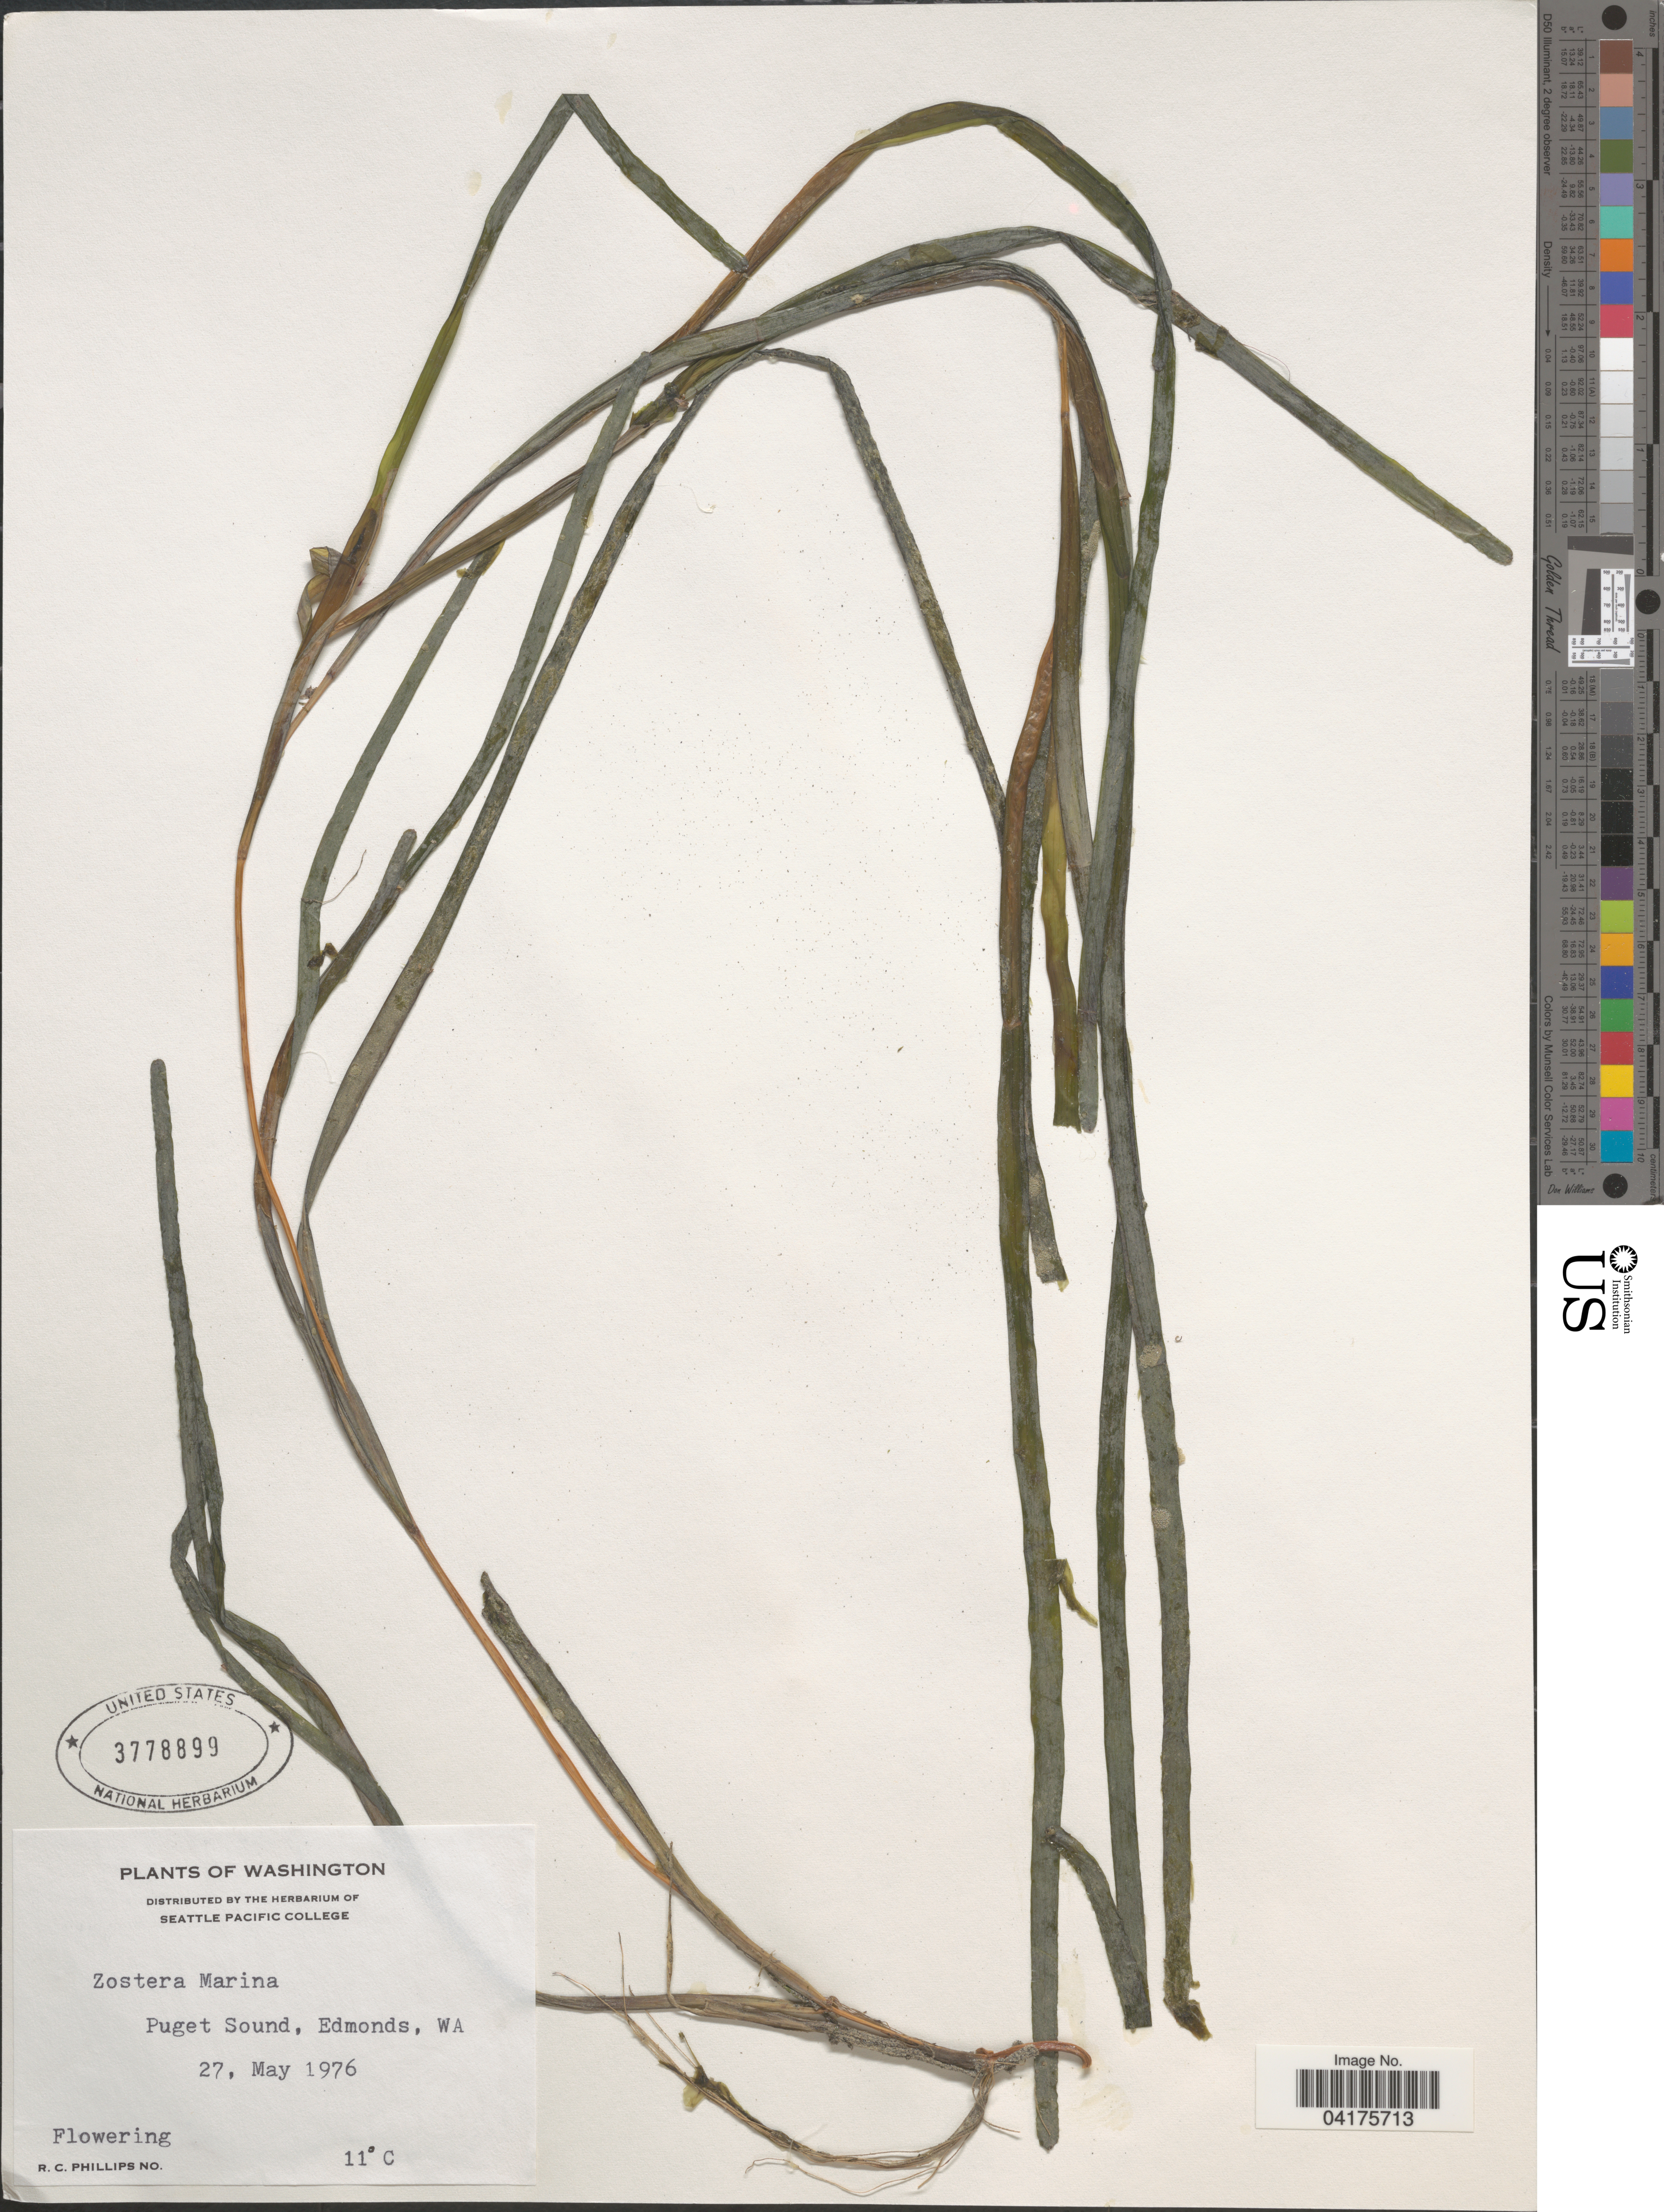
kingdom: Plantae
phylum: Tracheophyta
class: Liliopsida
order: Alismatales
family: Zosteraceae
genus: Zostera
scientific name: Zostera marina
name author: L.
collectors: R. C. Phillips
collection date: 1976-05-27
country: United States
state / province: Washington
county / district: King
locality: Puget Sound, Edmonds.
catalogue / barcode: US 3778899